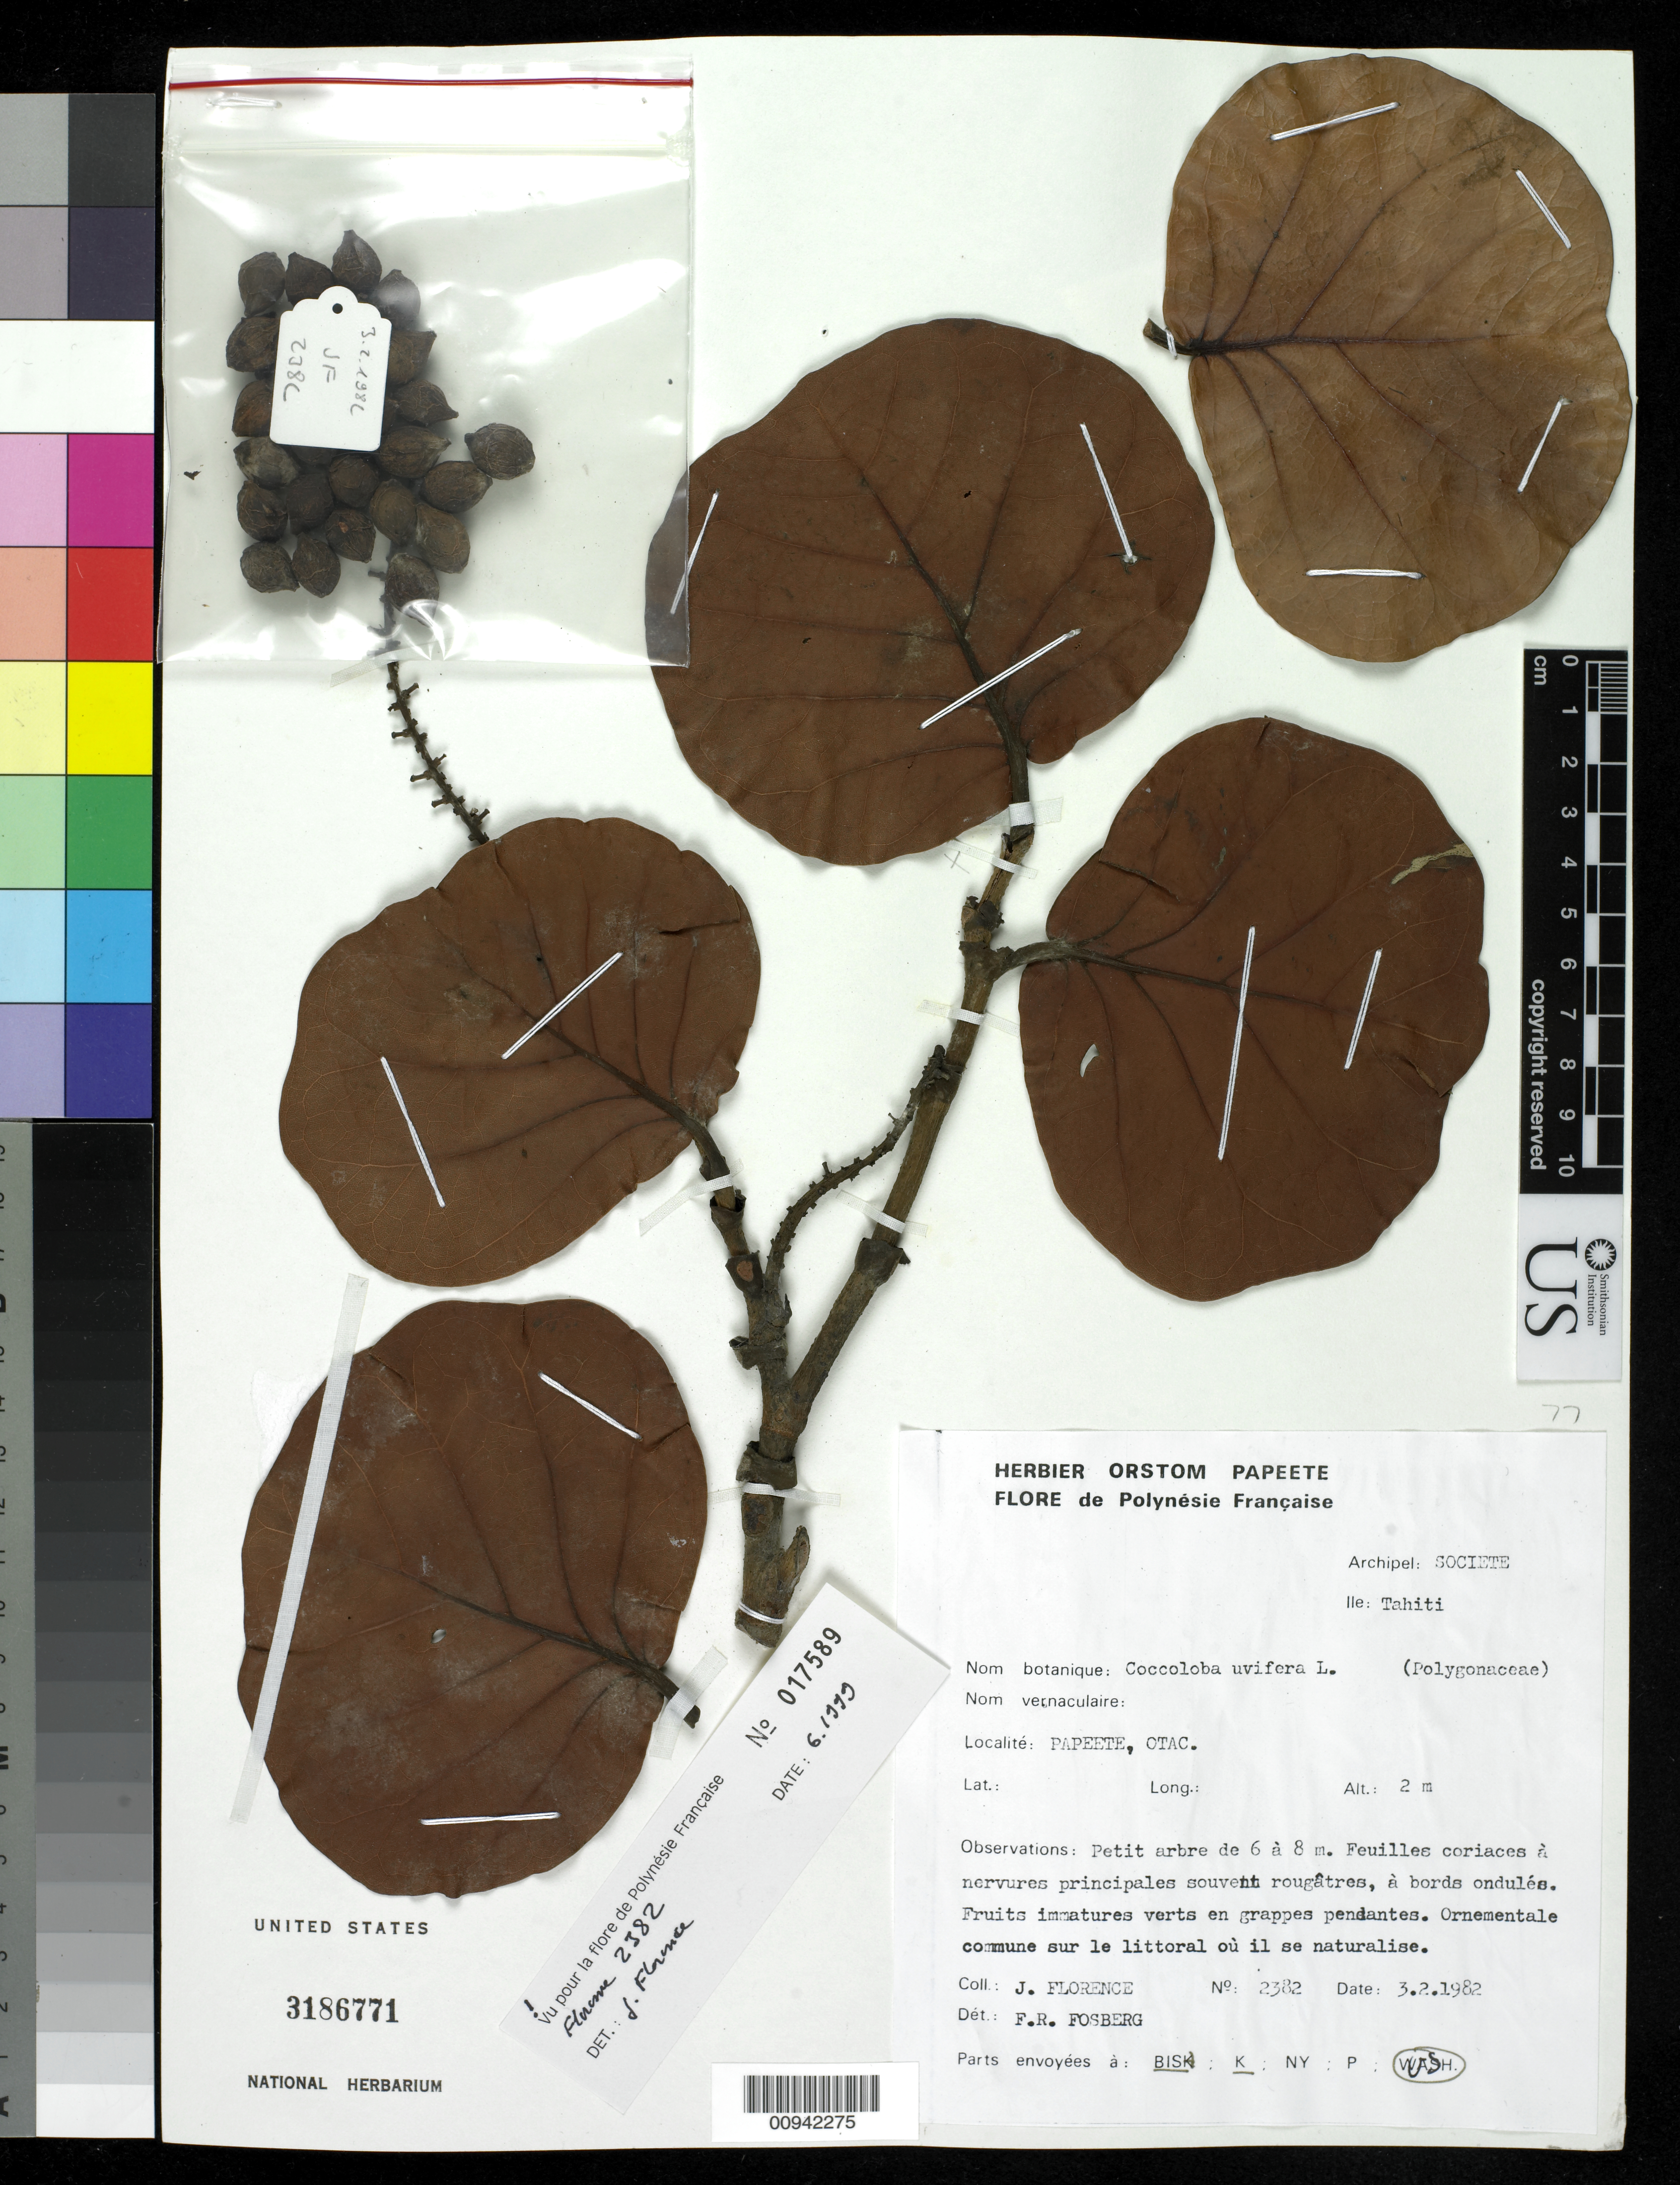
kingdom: Plantae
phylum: Tracheophyta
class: Magnoliopsida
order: Caryophyllales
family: Polygonaceae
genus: Coccoloba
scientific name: Coccoloba uvifera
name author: L.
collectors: J. Florence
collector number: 2382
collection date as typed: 03 Feb 1982 or 02 Mar 1982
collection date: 1982-02-03 or 1982-03-02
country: French Polynesia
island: Tahiti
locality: Papeete, OTAC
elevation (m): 2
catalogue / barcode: US 3186771